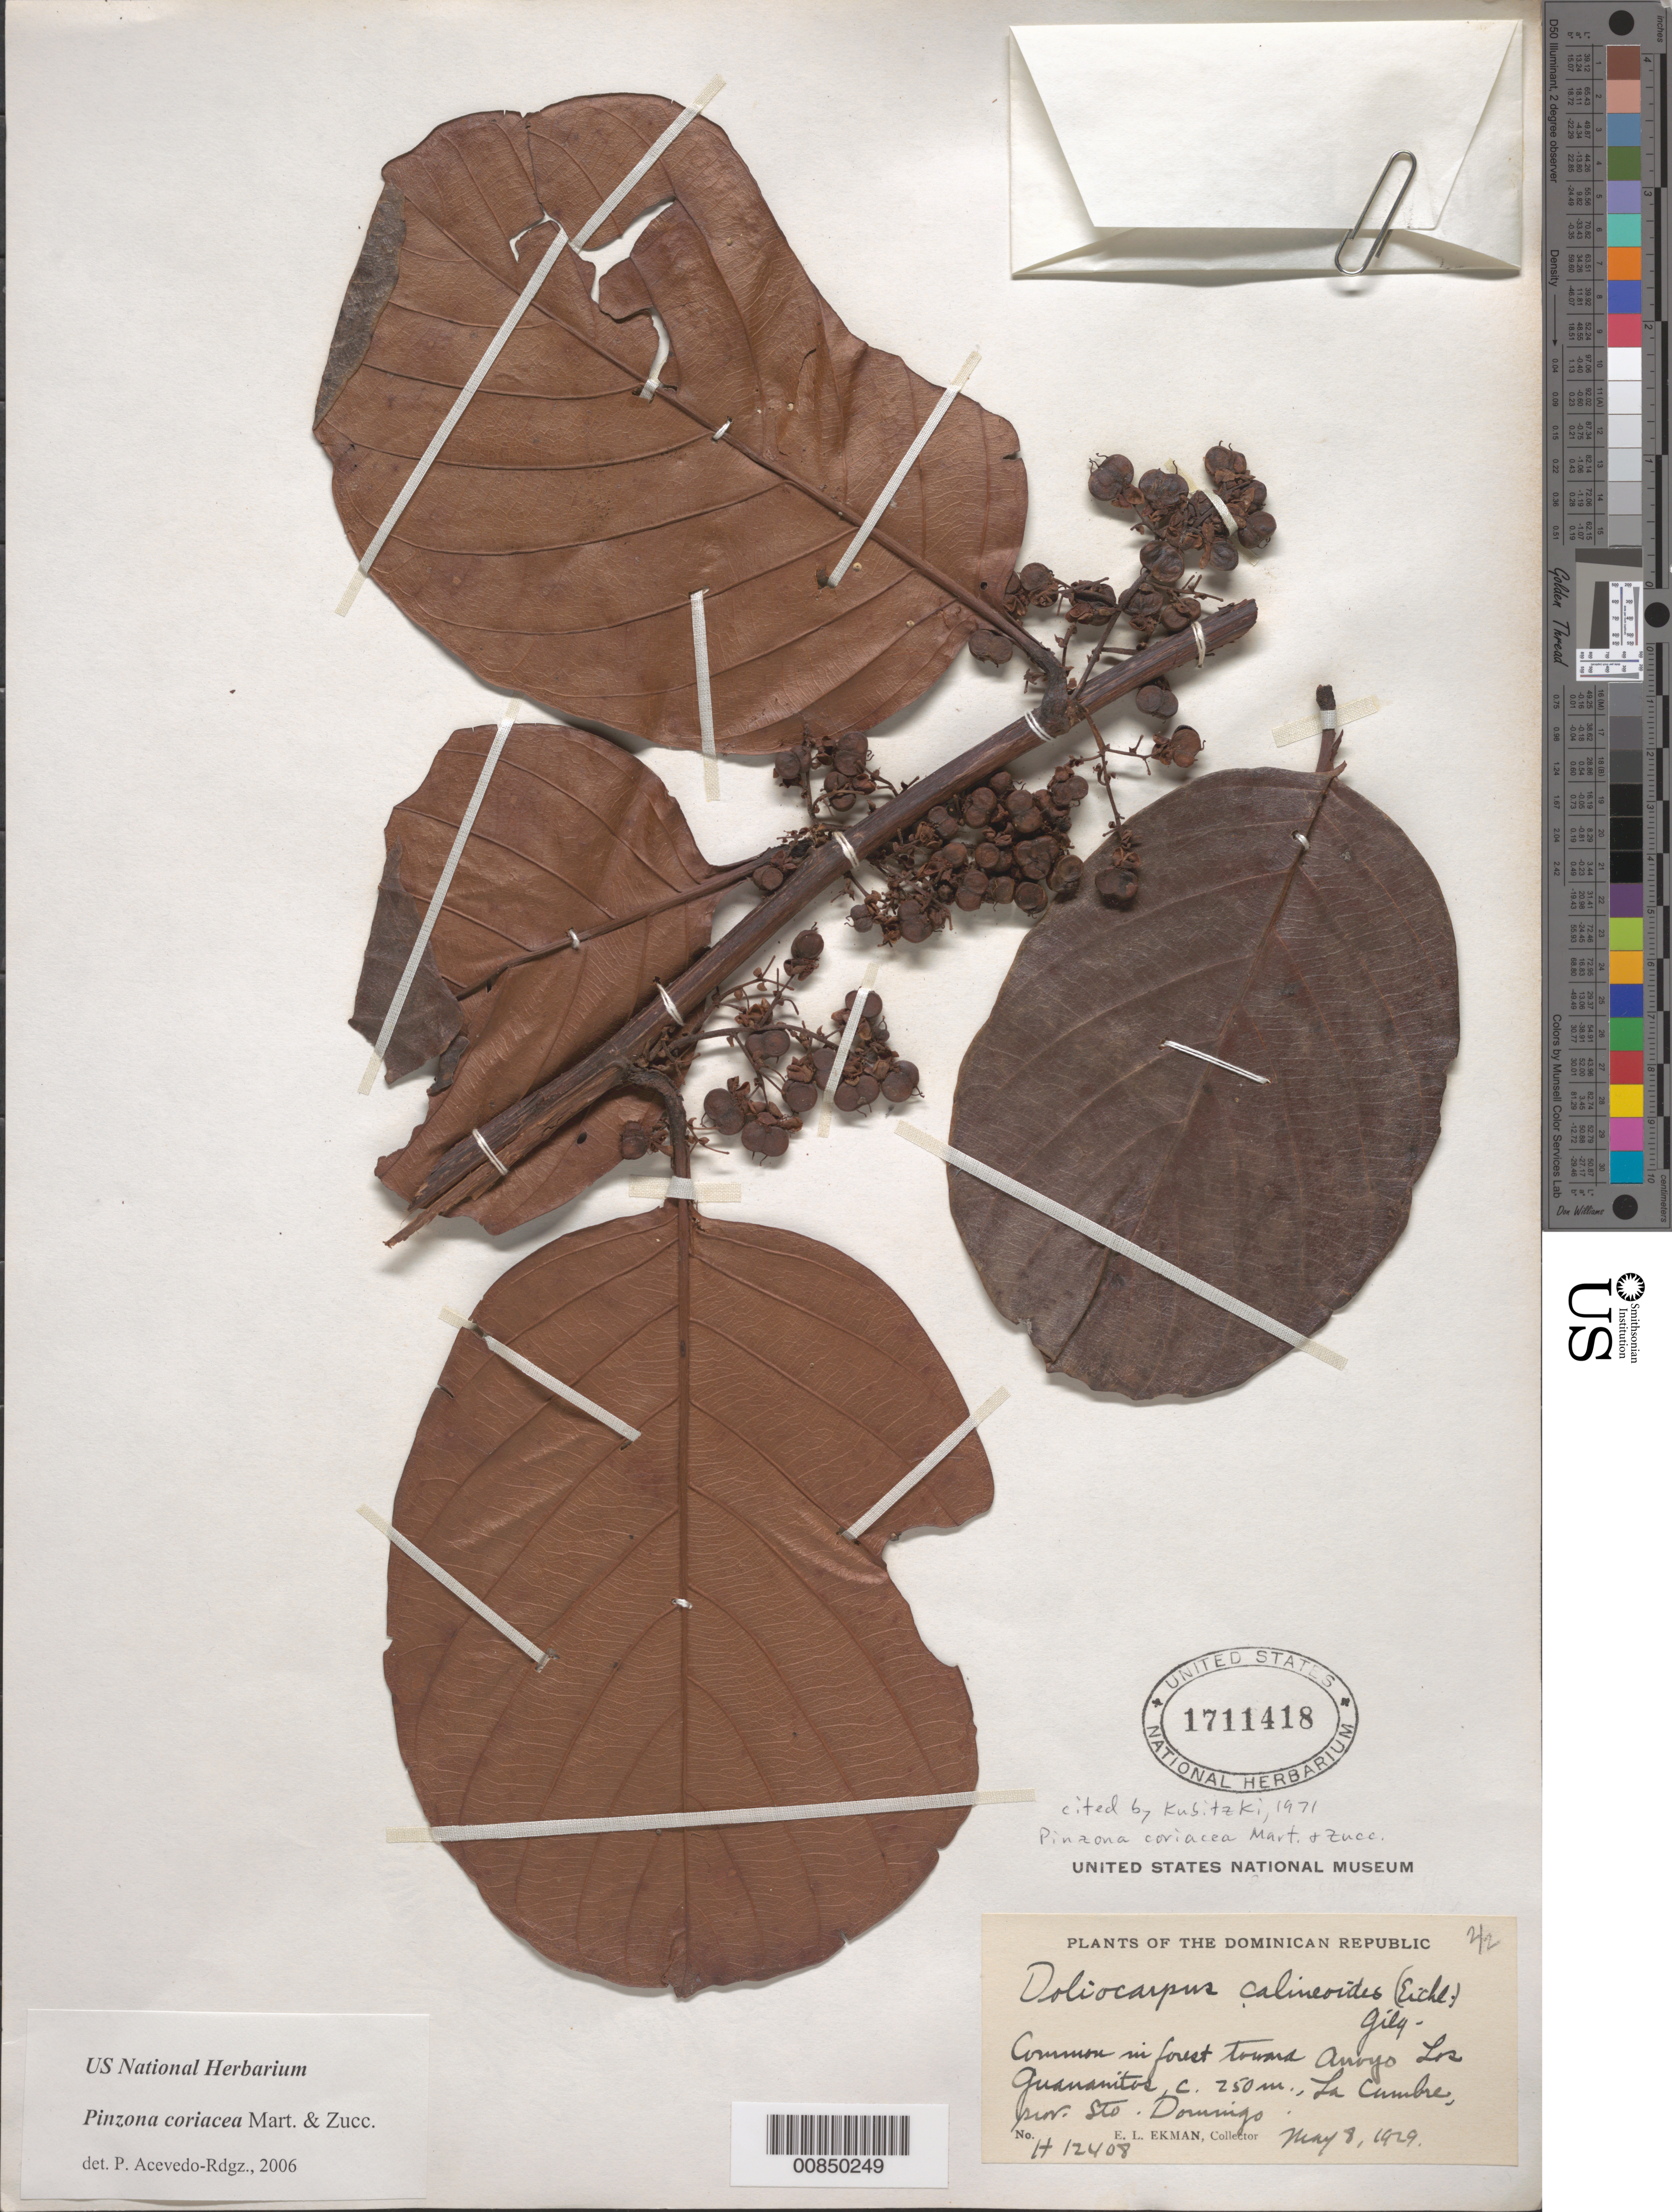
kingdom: Plantae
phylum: Tracheophyta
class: Magnoliopsida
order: Dilleniales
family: Dilleniaceae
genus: Pinzona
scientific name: Pinzona coriacea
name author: Mart. & Zucc.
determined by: Acevedo-Rodríguez, P., (BOT), Smithsonian Institution - National Museum of Natural History (UNITED STATES)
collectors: E. L. Ekman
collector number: H 12408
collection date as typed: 08 May 1929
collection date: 1929-05-08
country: Dominican Republic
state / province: Distrito Nacional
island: Hispaniola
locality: La Cumbre, toward Arroyo Los Guanamitos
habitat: In forest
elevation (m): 250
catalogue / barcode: US 1711418